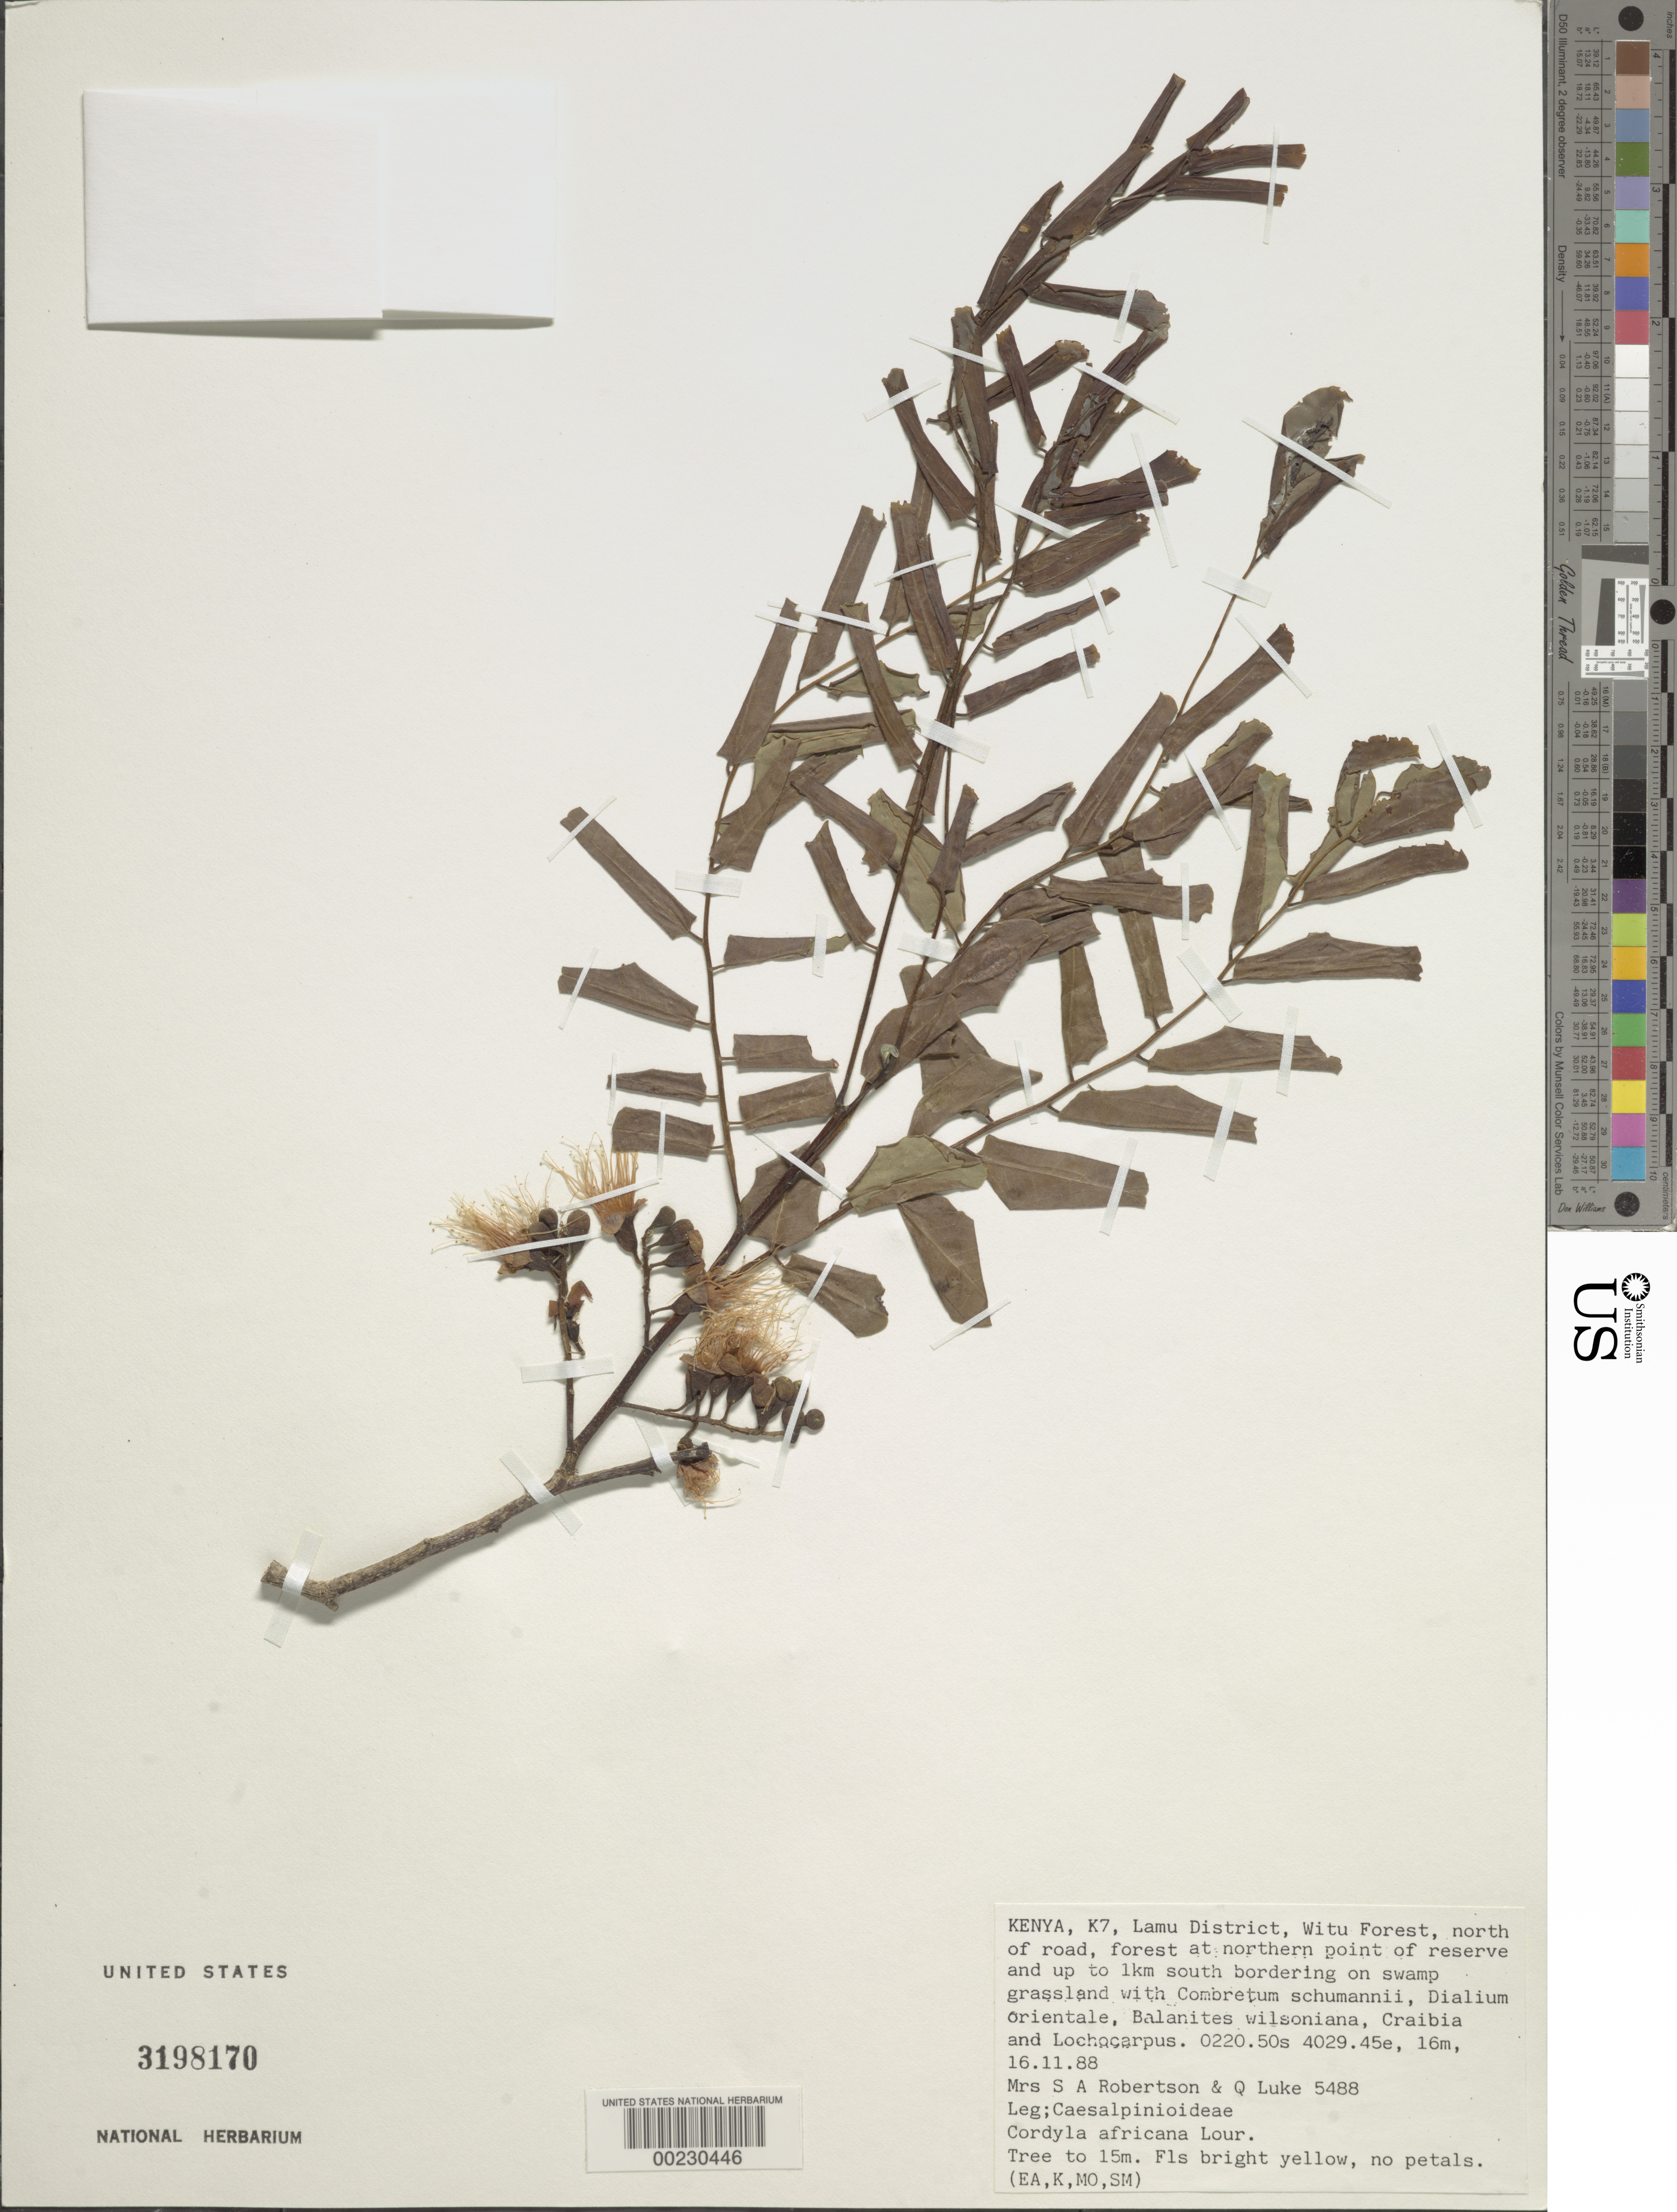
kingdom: Plantae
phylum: Tracheophyta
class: Magnoliopsida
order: Fabales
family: Fabaceae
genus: Cordyla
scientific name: Cordyla africana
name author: Lour.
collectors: Mrs. S. A. Robertson & Q. Luke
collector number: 5488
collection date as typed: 16 Nov 1988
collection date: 1988-11-16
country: Kenya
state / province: Lamu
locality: Witu forest, n of road, forest at northern point of reserve and up to 1 km s bordering on swamp grassland; 0220.50s 4029.45e, 16m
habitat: Bordering on swamp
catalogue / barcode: US 3198170